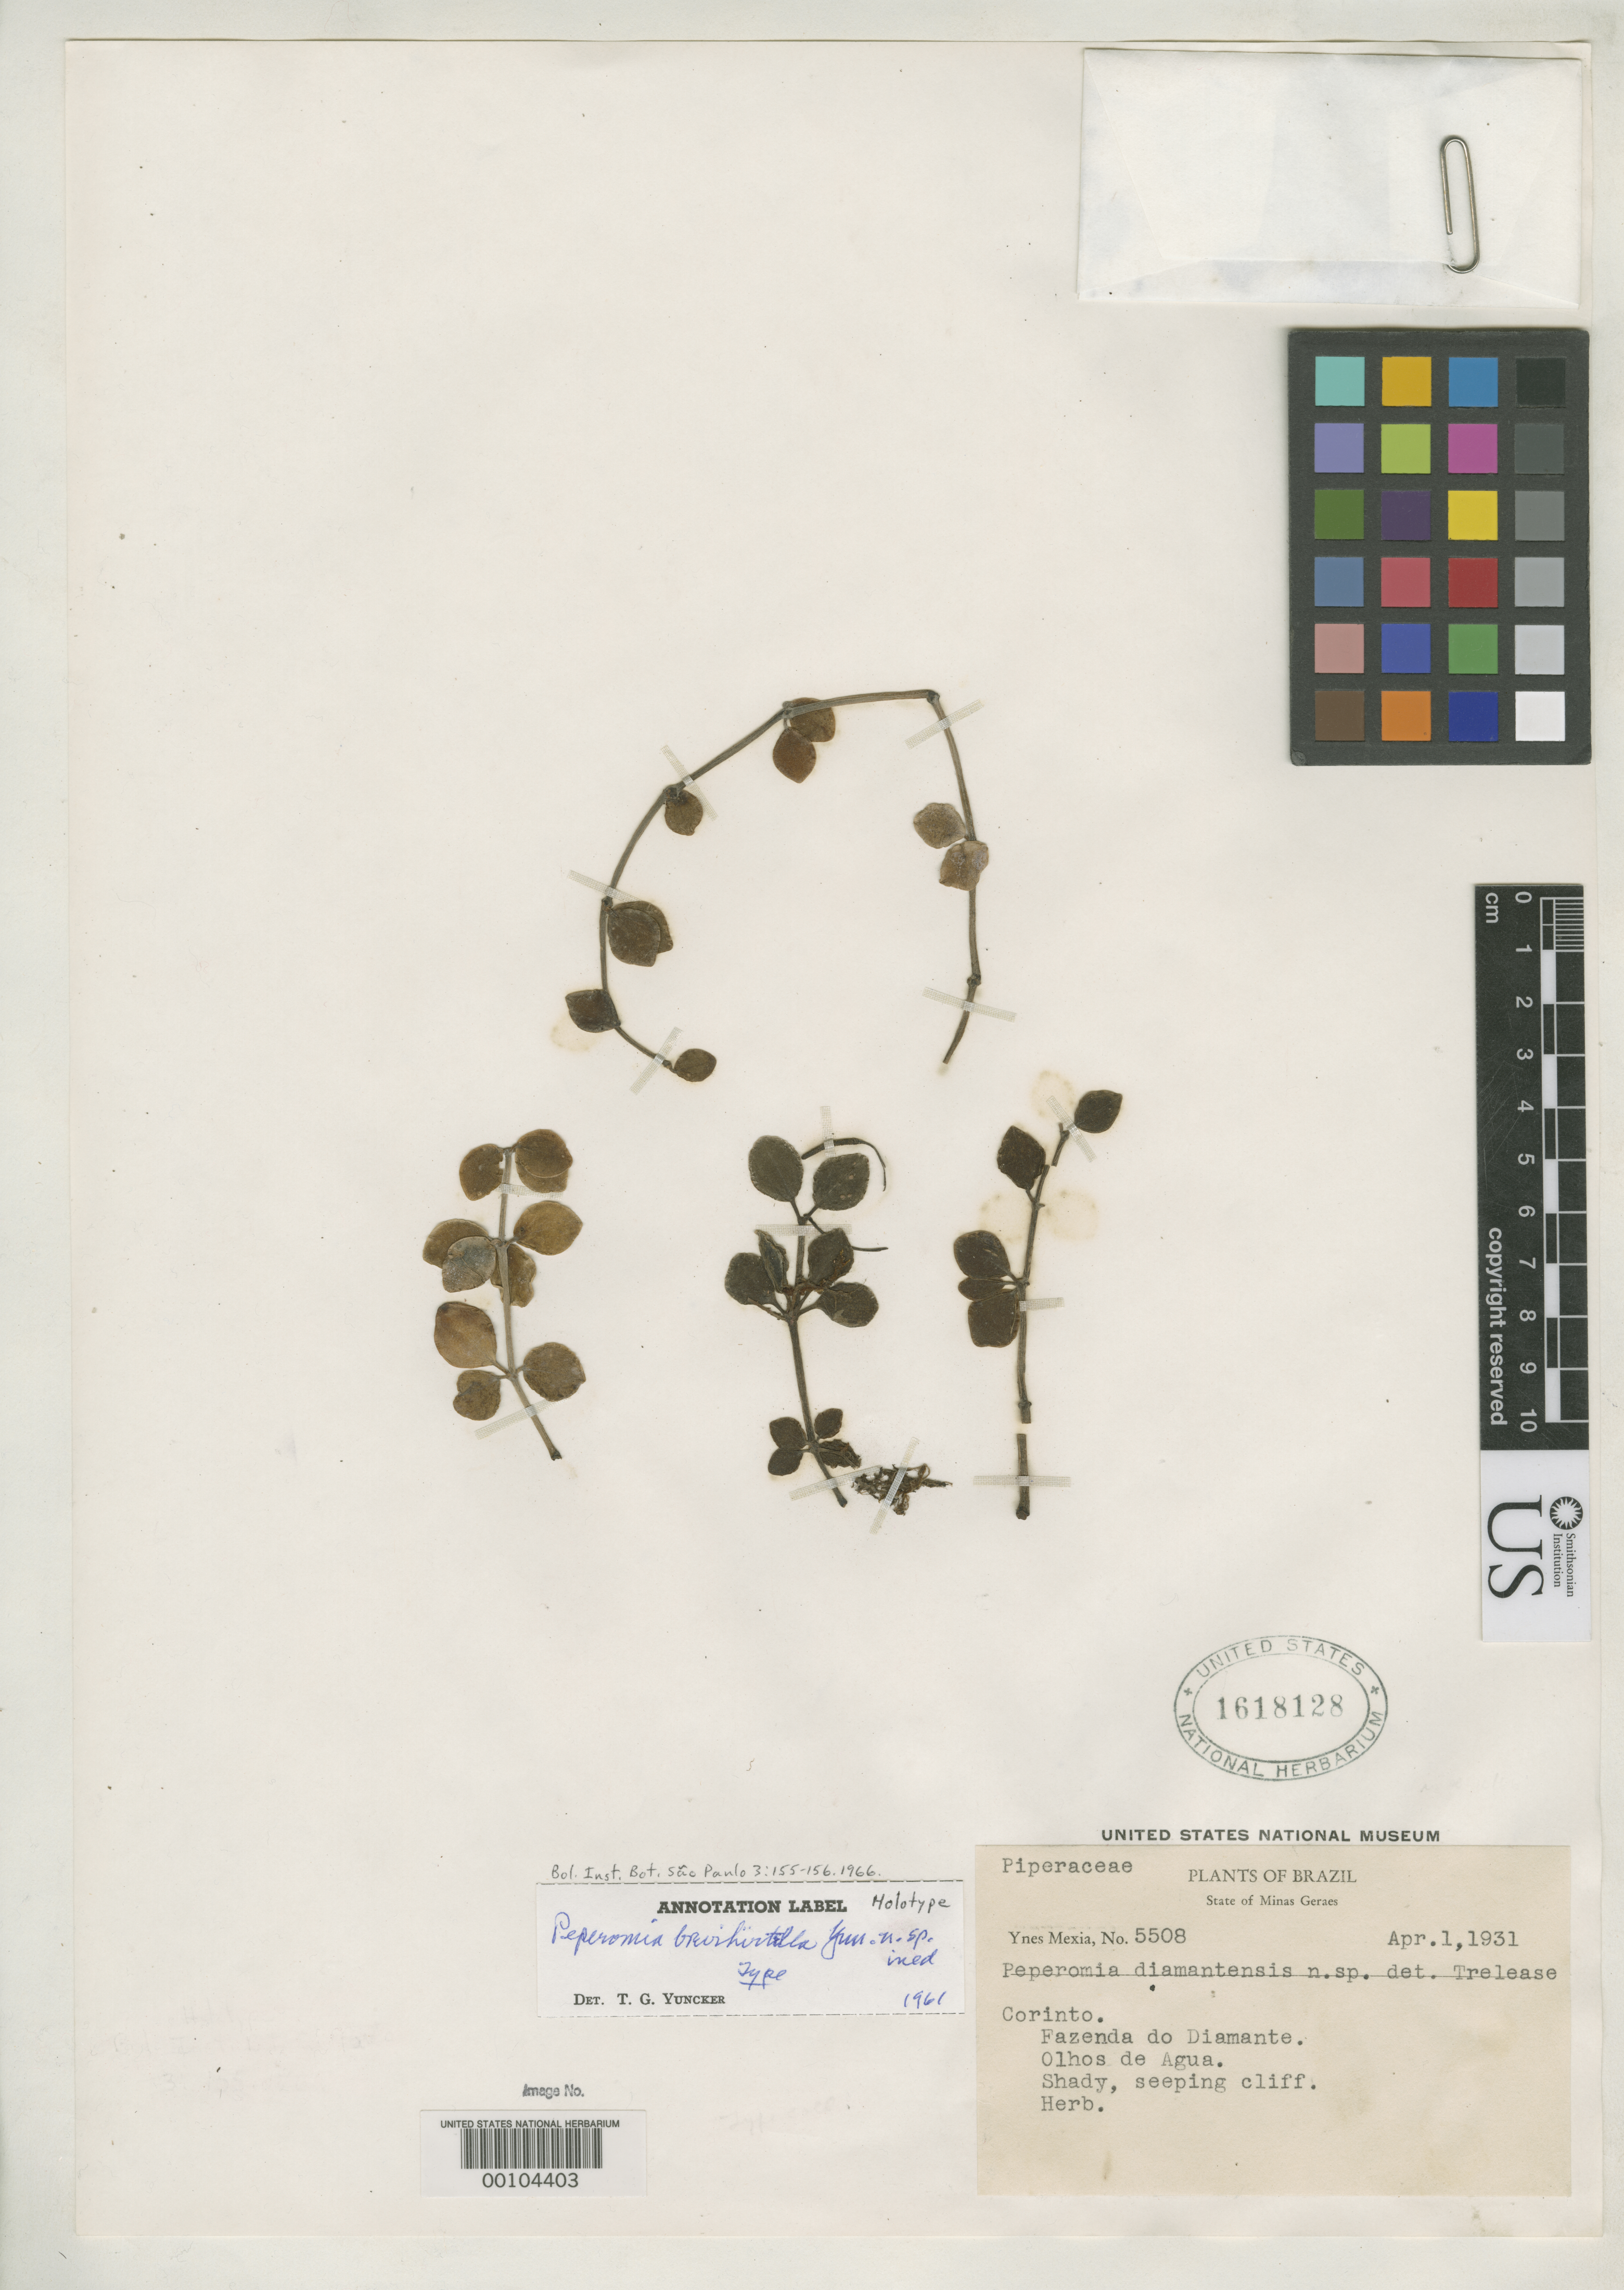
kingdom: Plantae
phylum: Tracheophyta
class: Magnoliopsida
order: Piperales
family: Piperaceae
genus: Peperomia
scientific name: Peperomia brevihirtella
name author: Yunck.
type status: Holotype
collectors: Y. Mexia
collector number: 5508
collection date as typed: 01 Apr 1931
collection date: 1931-04-01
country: Brazil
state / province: Minas Gerais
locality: Fazenda do Diamante, Olhos de Agua.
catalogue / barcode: US 1618128